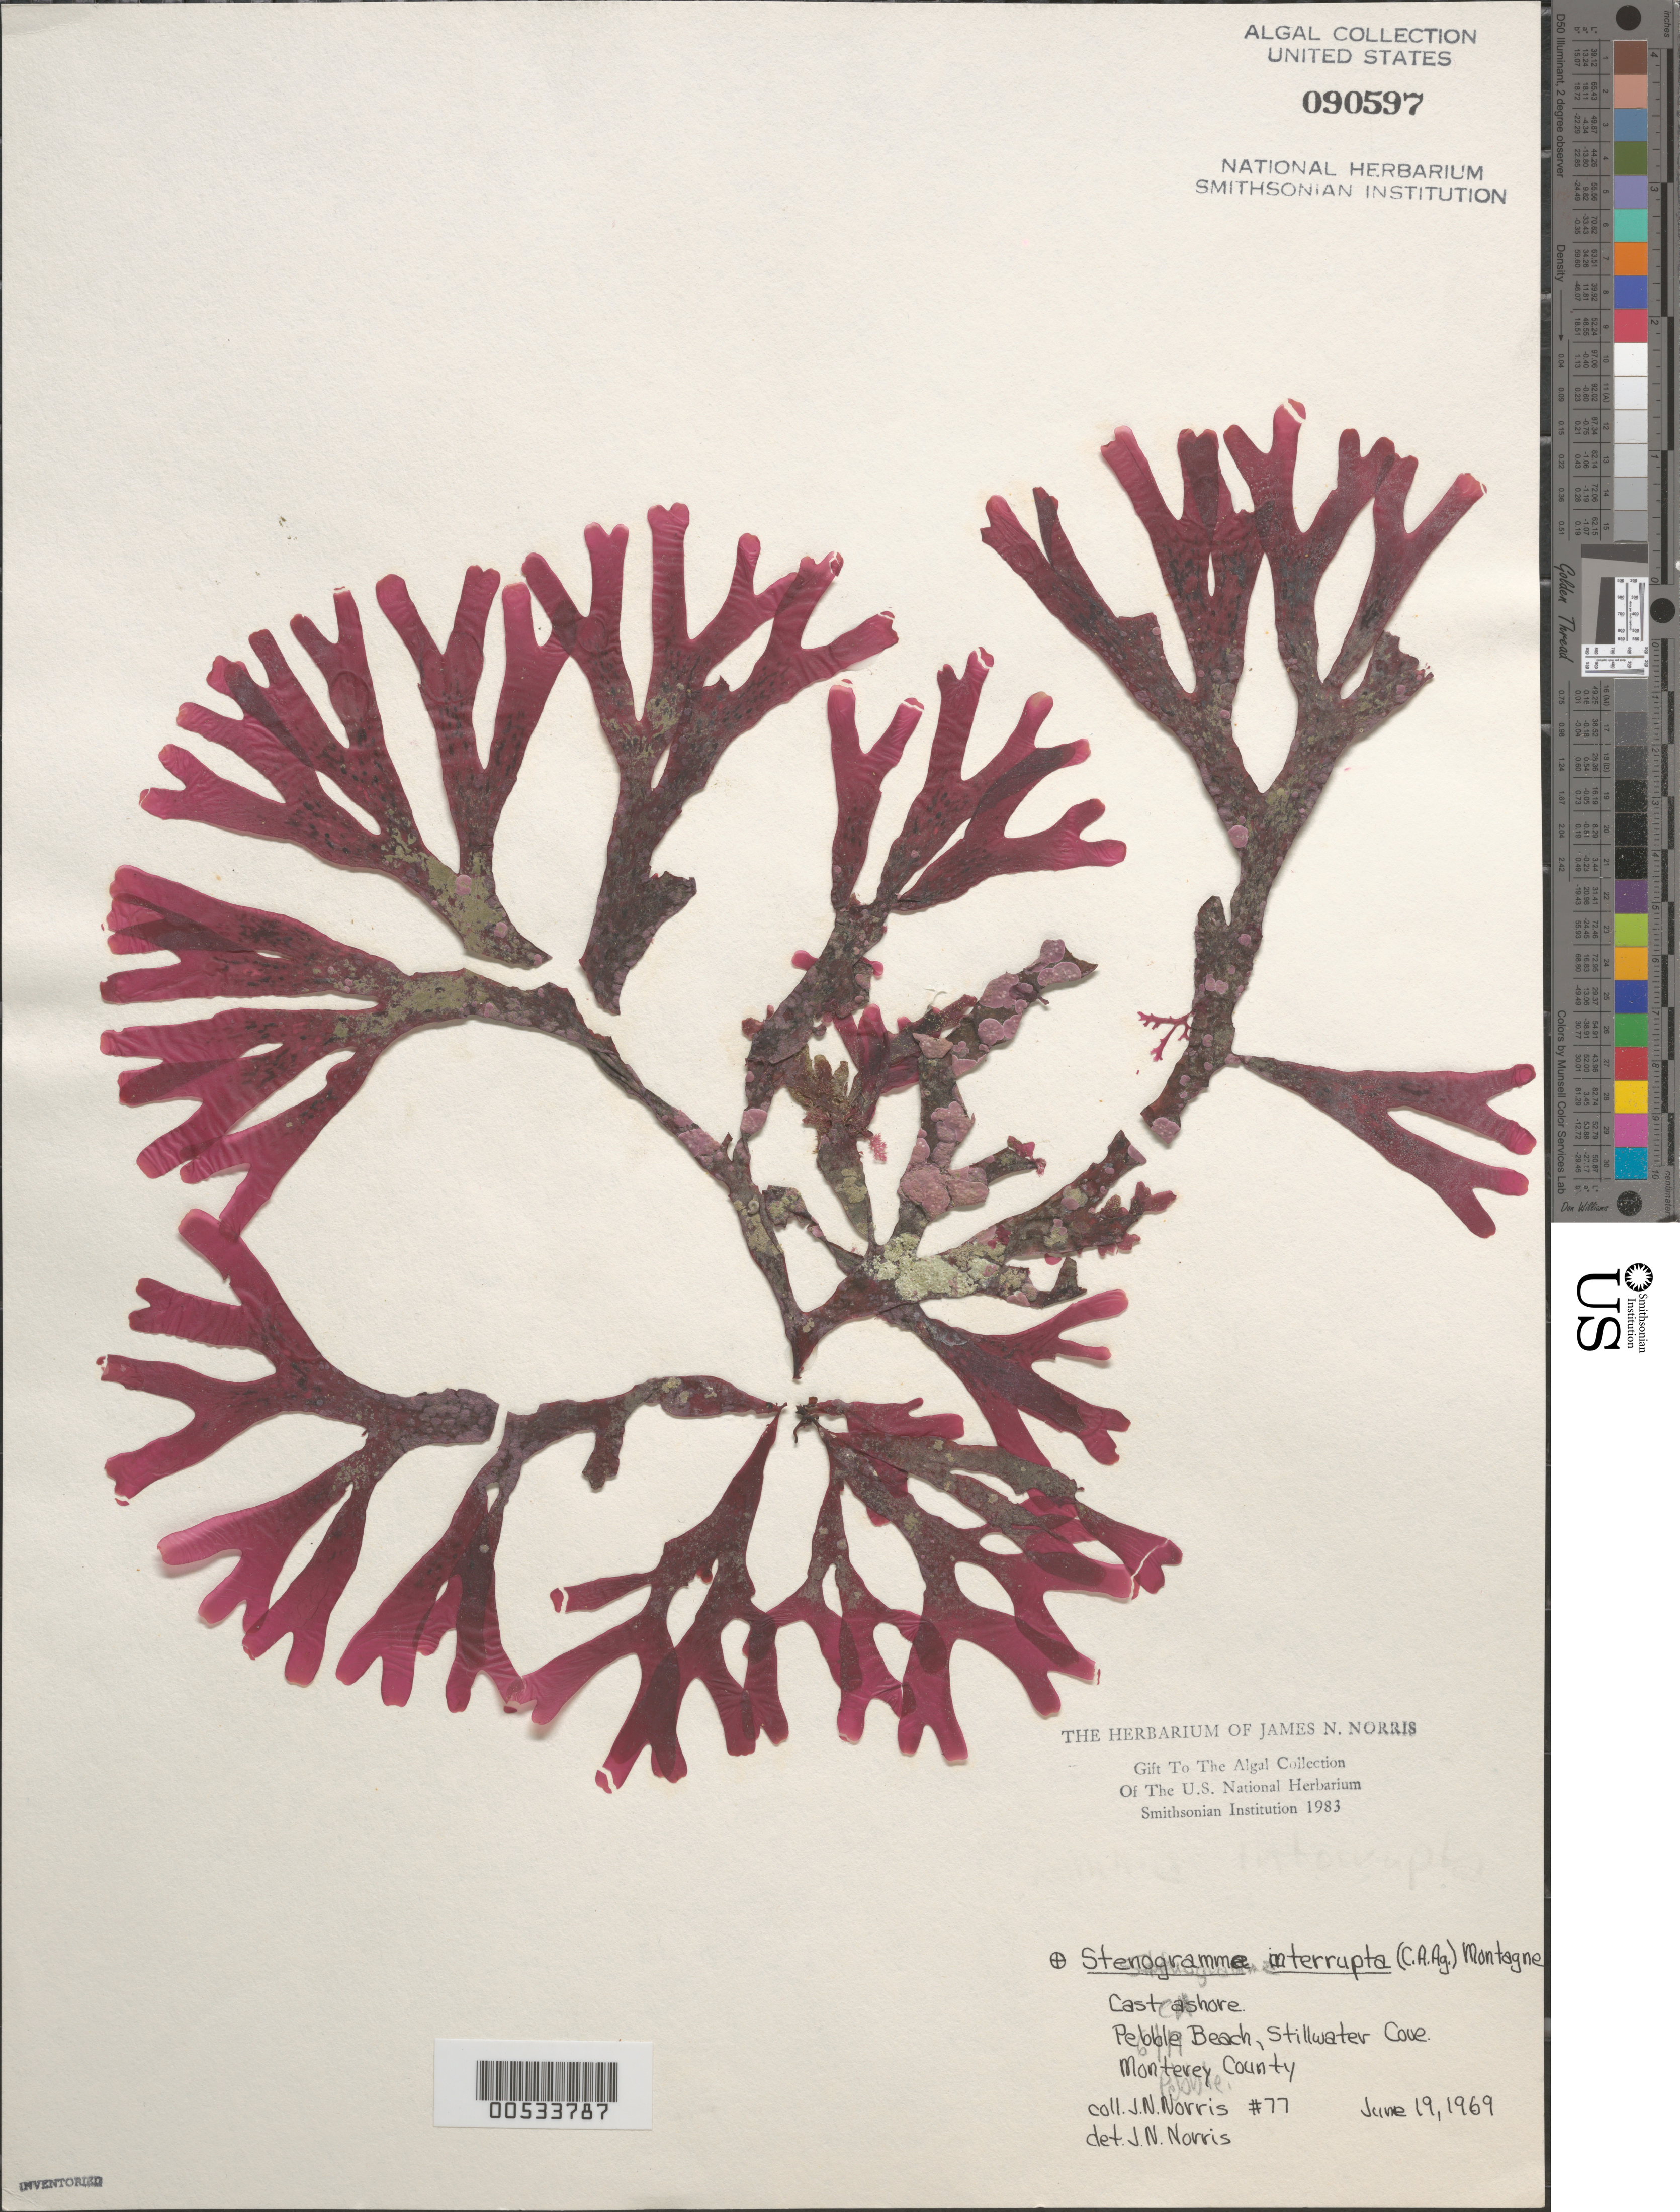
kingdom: Plantae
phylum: Rhodophyta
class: Florideophyceae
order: Gigartinales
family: Phyllophoraceae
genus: Stenogramma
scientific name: Stenogramma interruptum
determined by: Norris, James N.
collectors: J. N. Norris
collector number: JN-77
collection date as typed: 19 Jun 1969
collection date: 1969-06-19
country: United States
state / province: California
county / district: Monterey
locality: Pebble Beach, Stillwater Cove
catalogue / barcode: US 90597